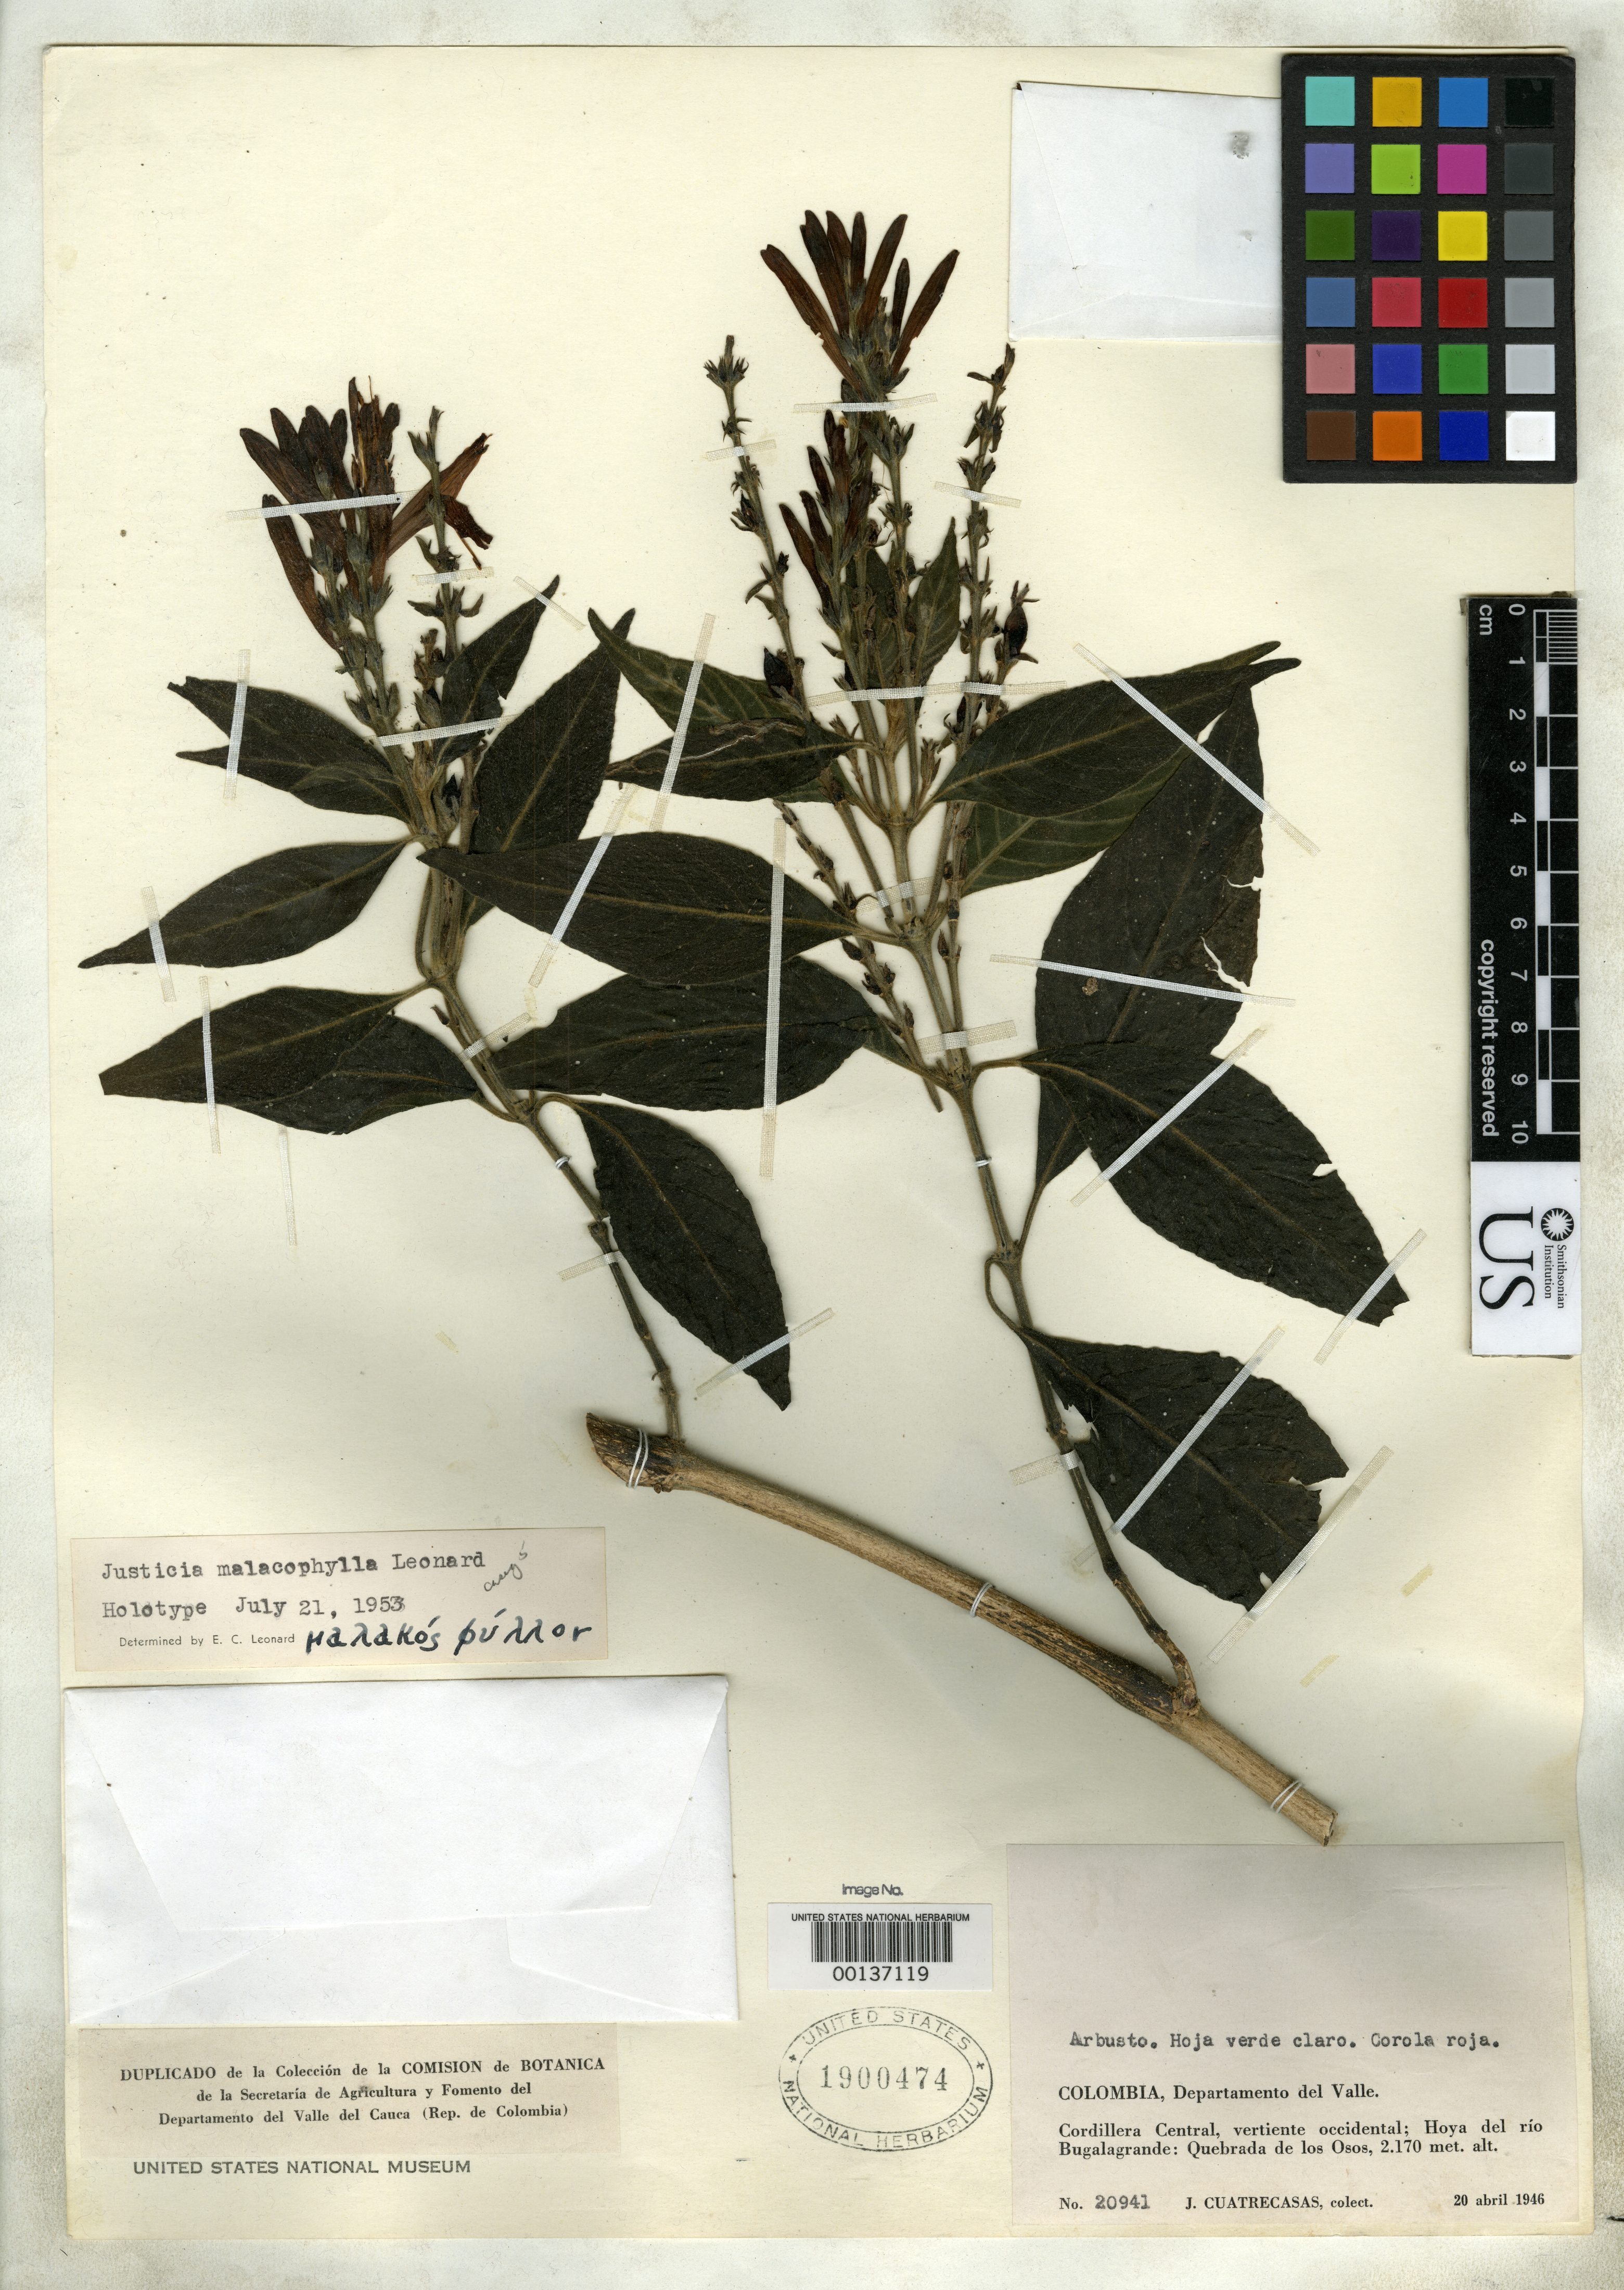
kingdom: Plantae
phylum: Tracheophyta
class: Magnoliopsida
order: Lamiales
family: Acanthaceae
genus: Justicia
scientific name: Justicia malacophylla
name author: Leonard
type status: Holotype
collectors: J. Cuatrecasas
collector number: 20941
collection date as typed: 20 Apr 1946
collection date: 1946-04-20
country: Colombia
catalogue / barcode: US 1900474